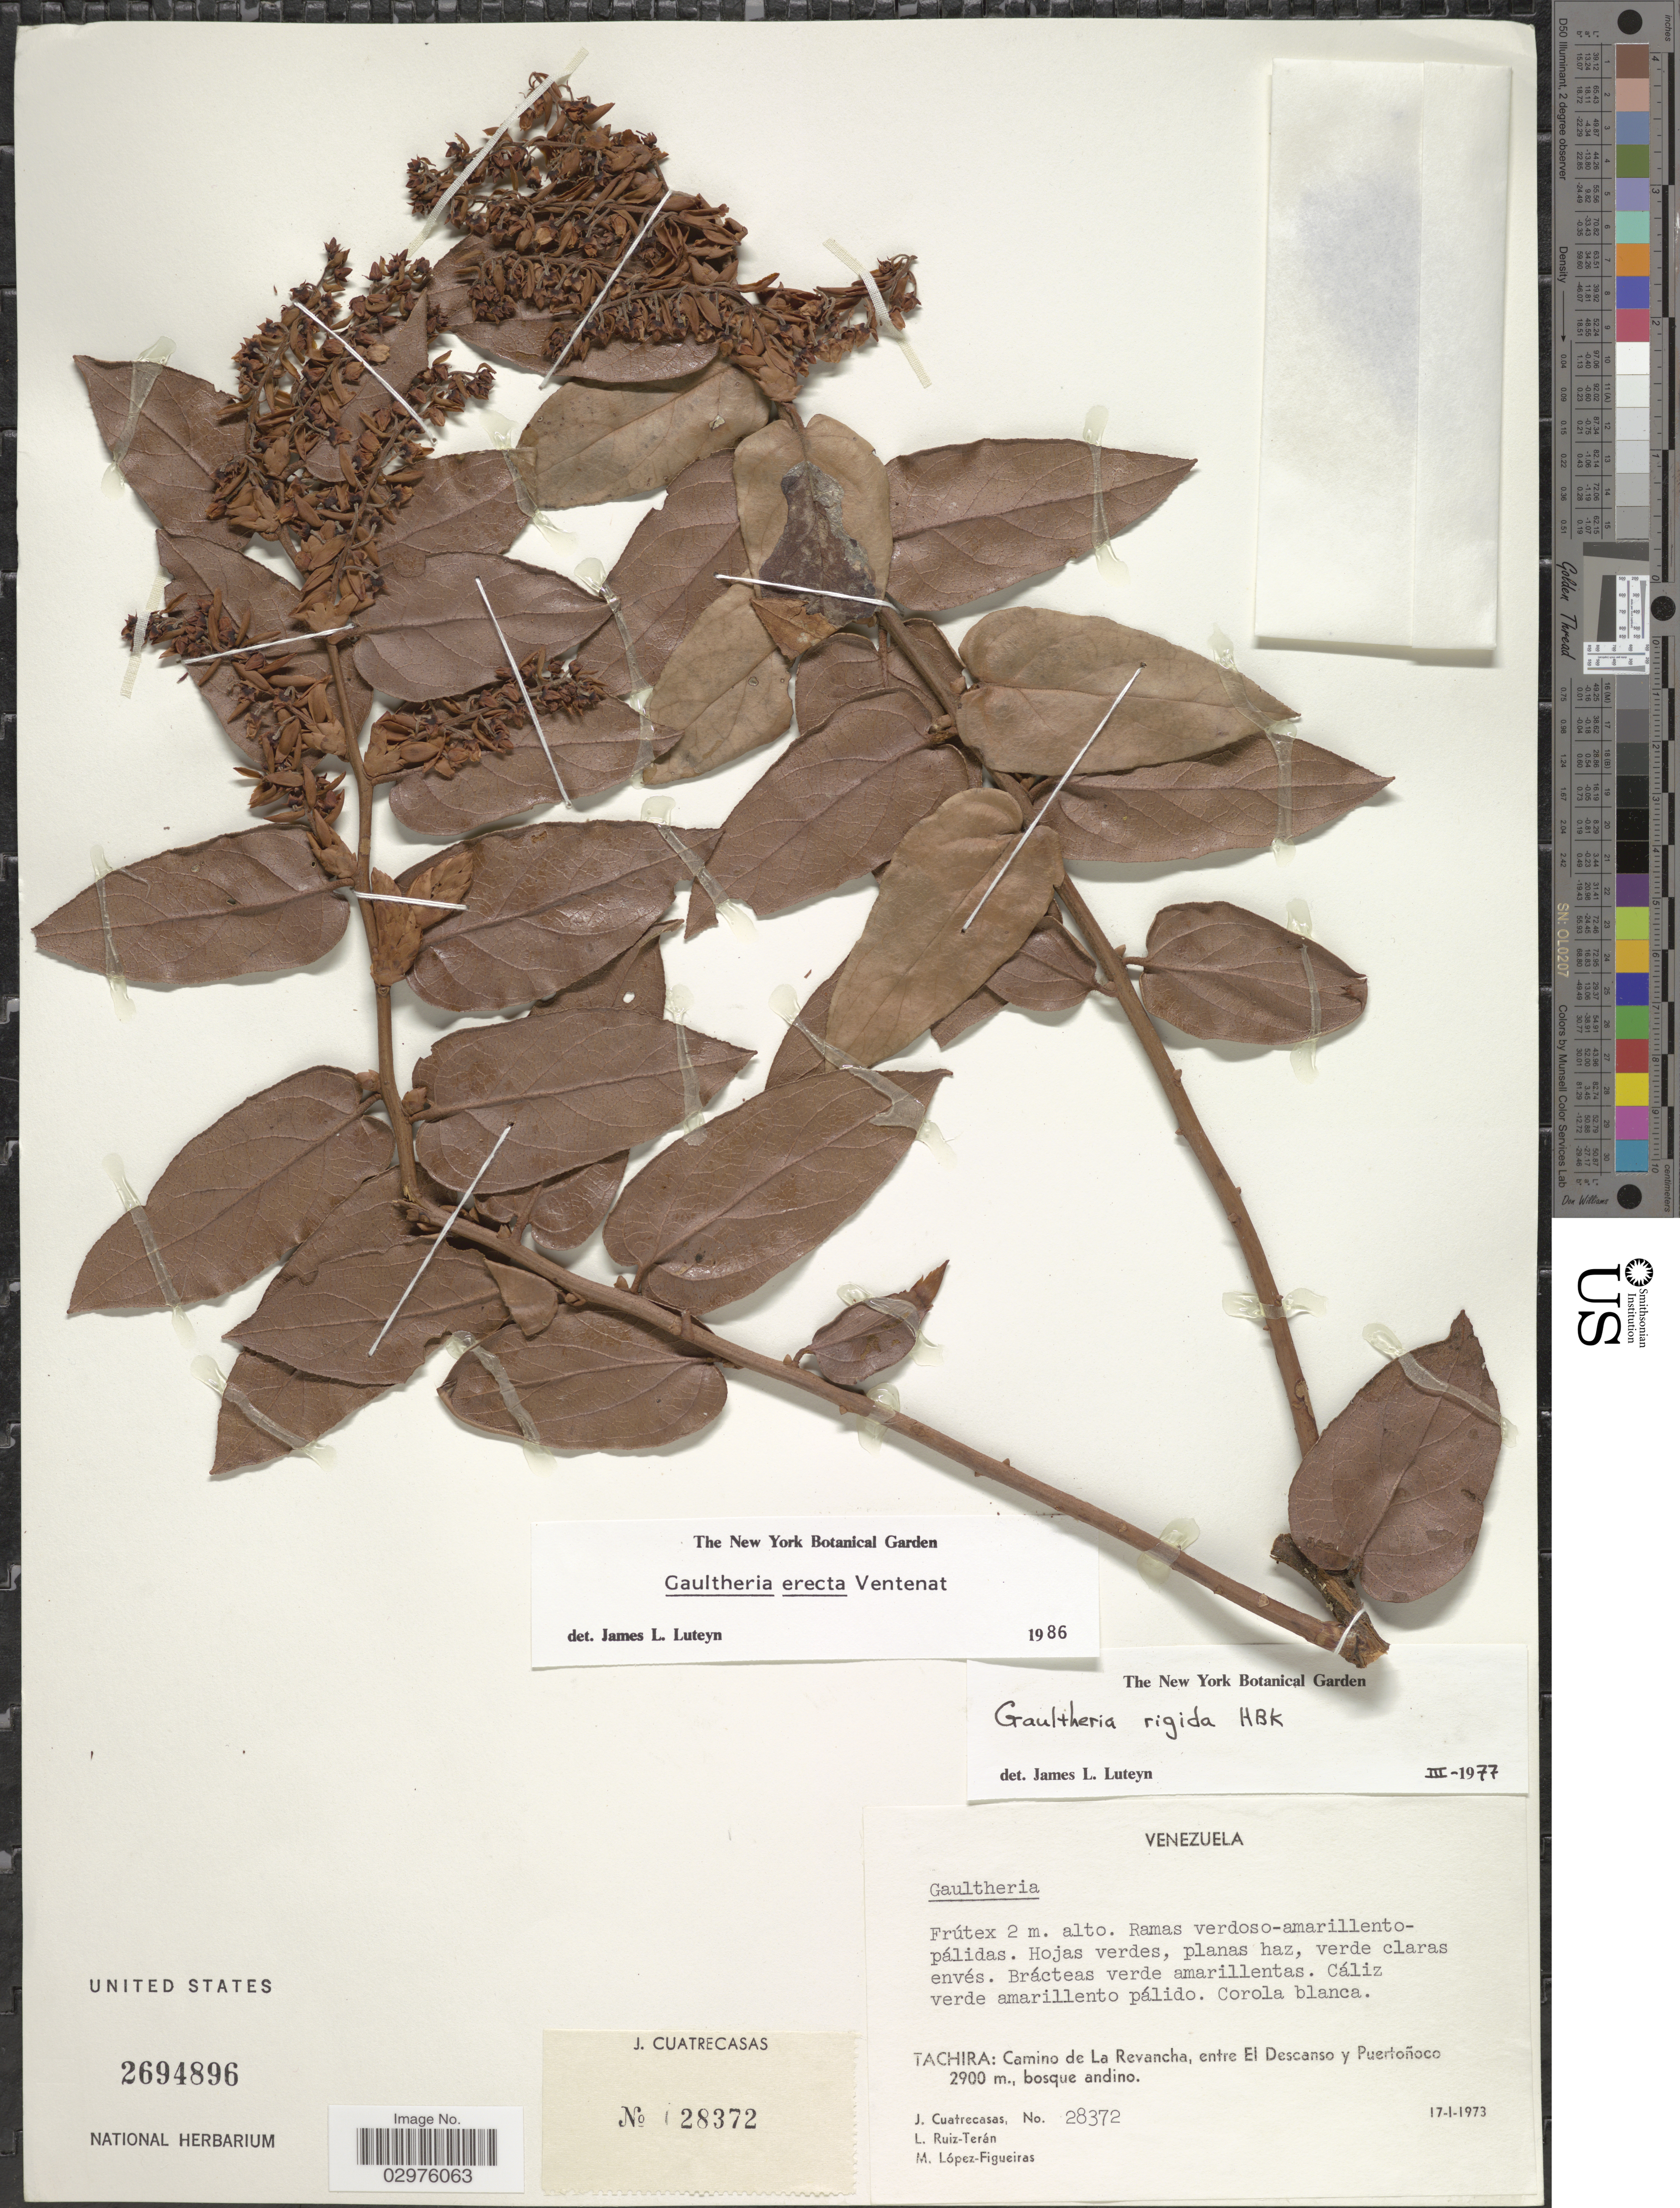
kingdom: Plantae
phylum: Tracheophyta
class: Magnoliopsida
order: Ericales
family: Ericaceae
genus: Gaultheria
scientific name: Gaultheria erecta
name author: Vent.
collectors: J. Cuatrecasas, L. E. Ruíz-Terán & M. López Figueiras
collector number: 28372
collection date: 1973-01-17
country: Venezuela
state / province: Tachira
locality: Tachira: Camino de La Revancha, entre El Descanso y Puertoñoco.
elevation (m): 2900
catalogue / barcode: US 2694896